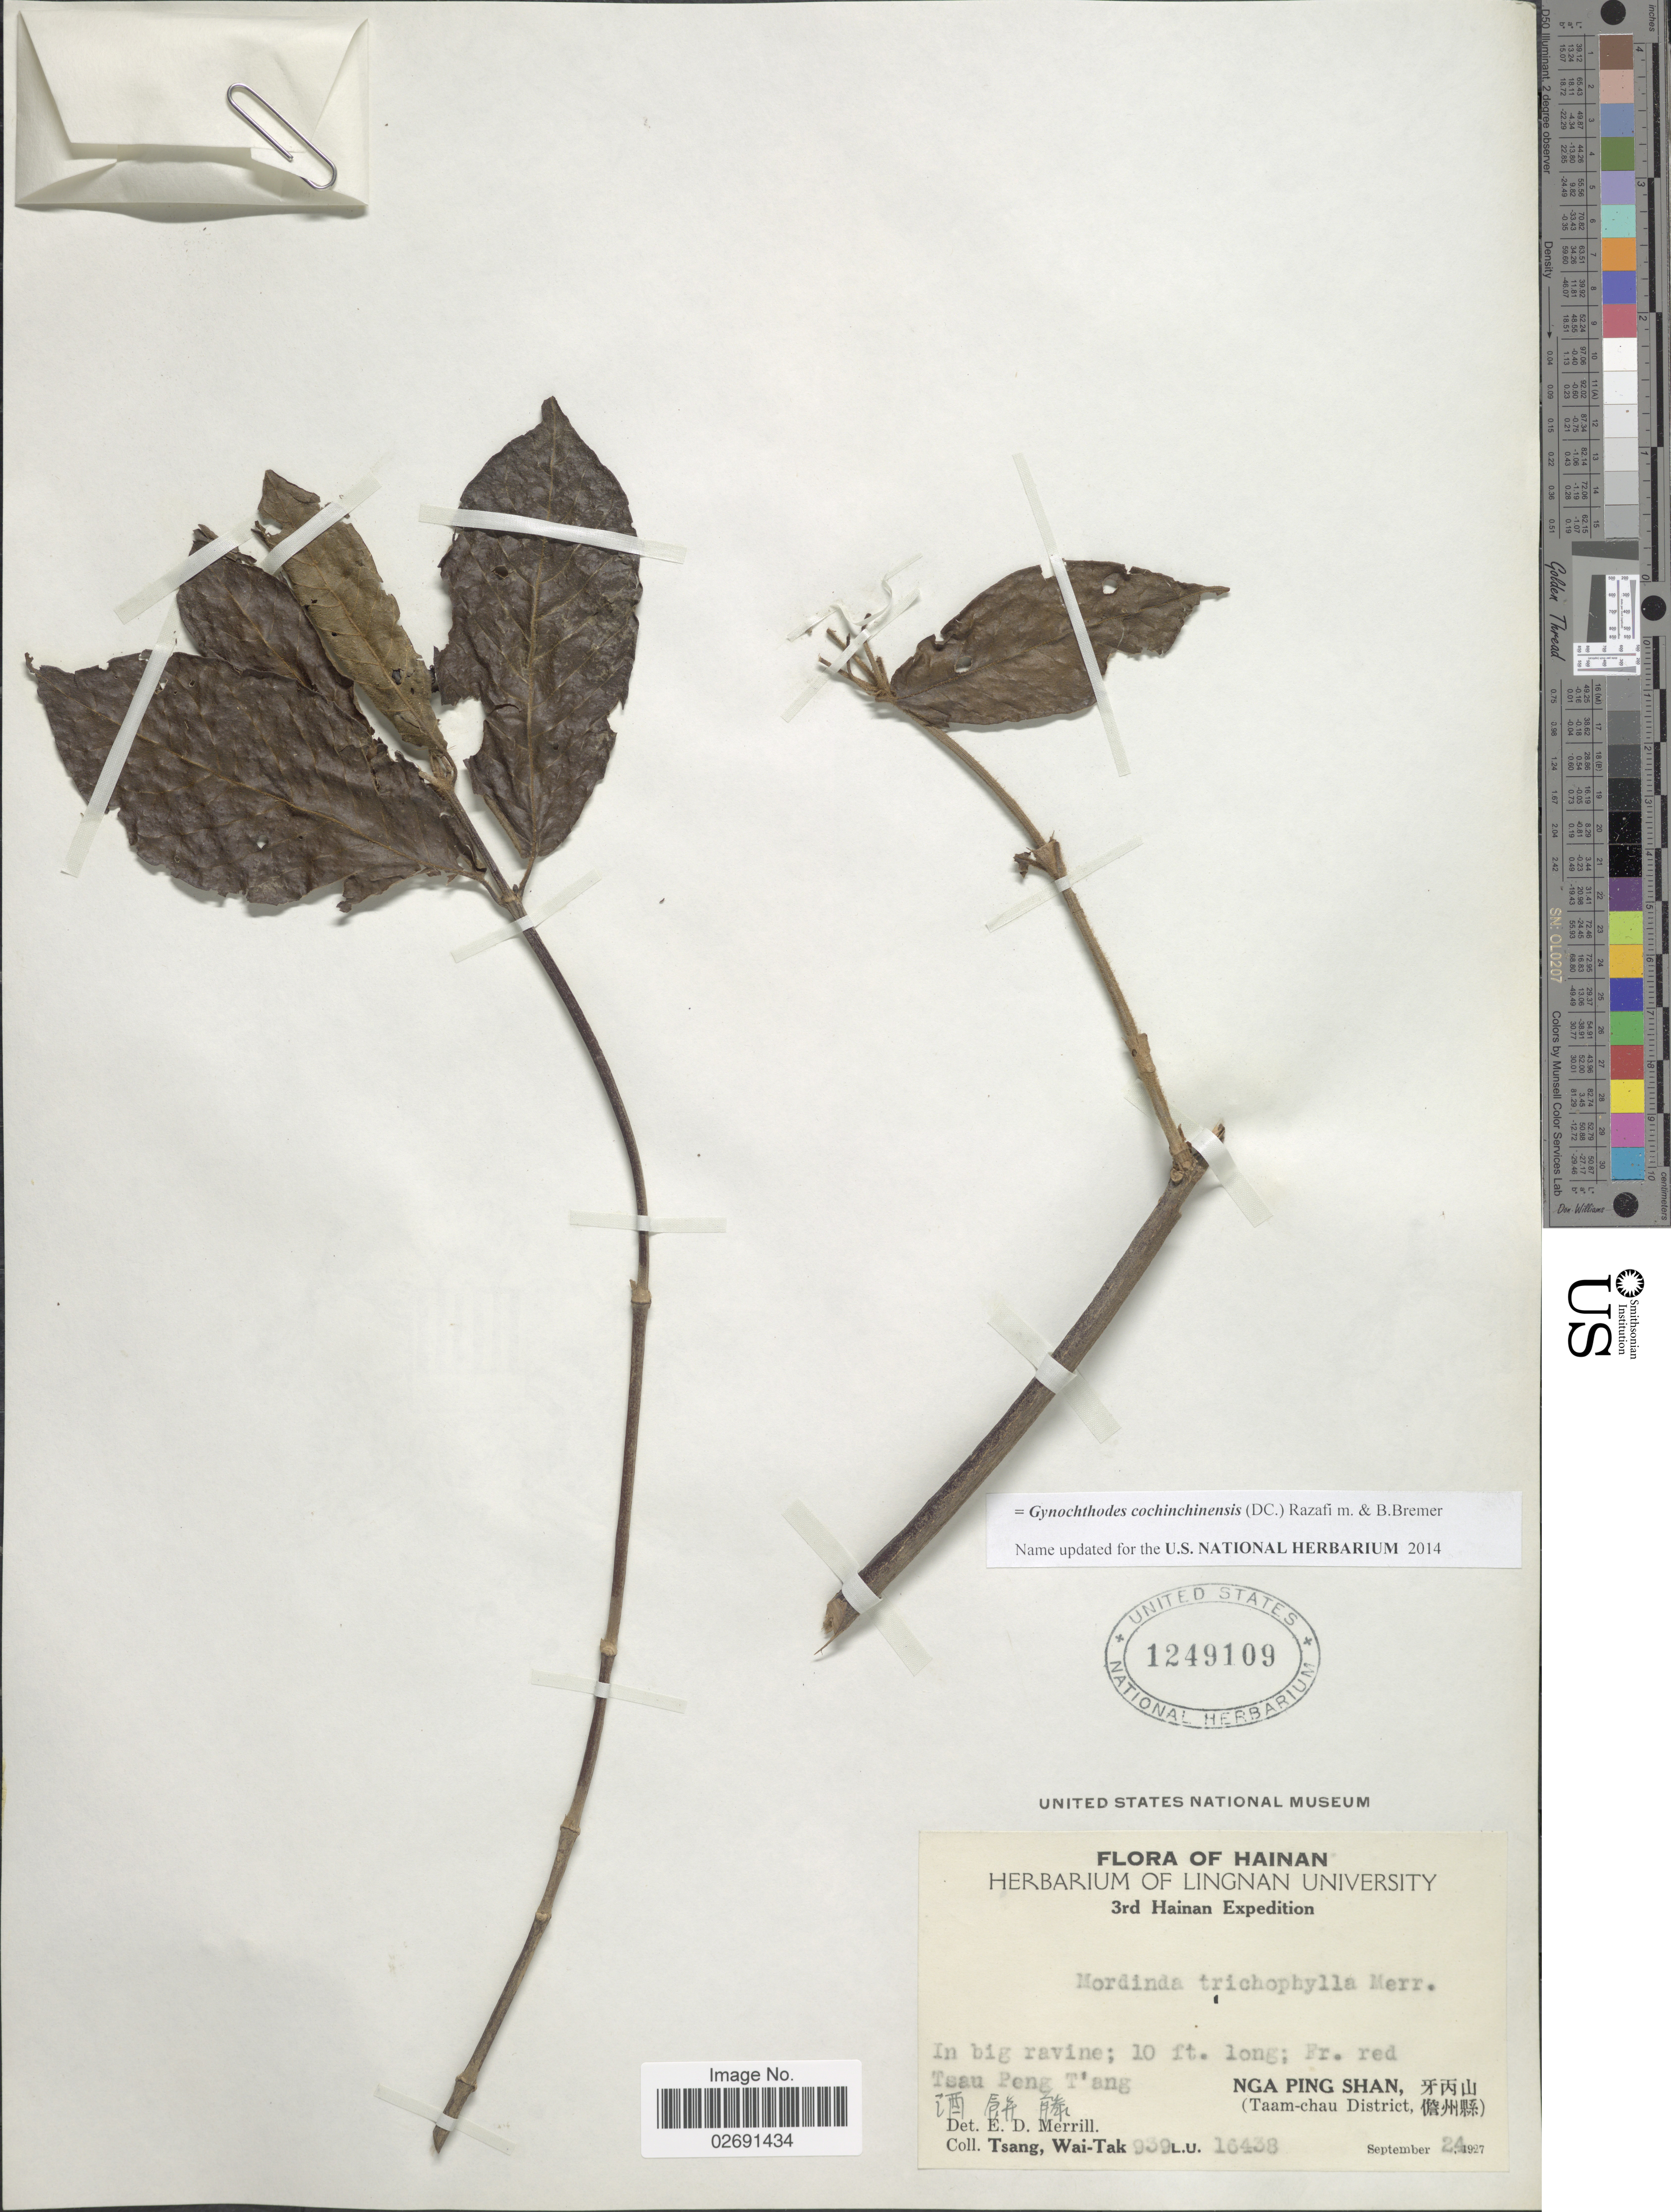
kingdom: Plantae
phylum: Tracheophyta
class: Magnoliopsida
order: Gentianales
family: Rubiaceae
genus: Gynochthodes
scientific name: Gynochthodes cochinchinensis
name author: (DC.) Razafim. & B. Bremer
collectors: W. T. Tsang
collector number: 939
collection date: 1927-09-24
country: China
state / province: Hainan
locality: In big ravine, Tsau Peng T'ang, Nga Ping Shan, (Taam-chau District)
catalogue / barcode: US 1249109